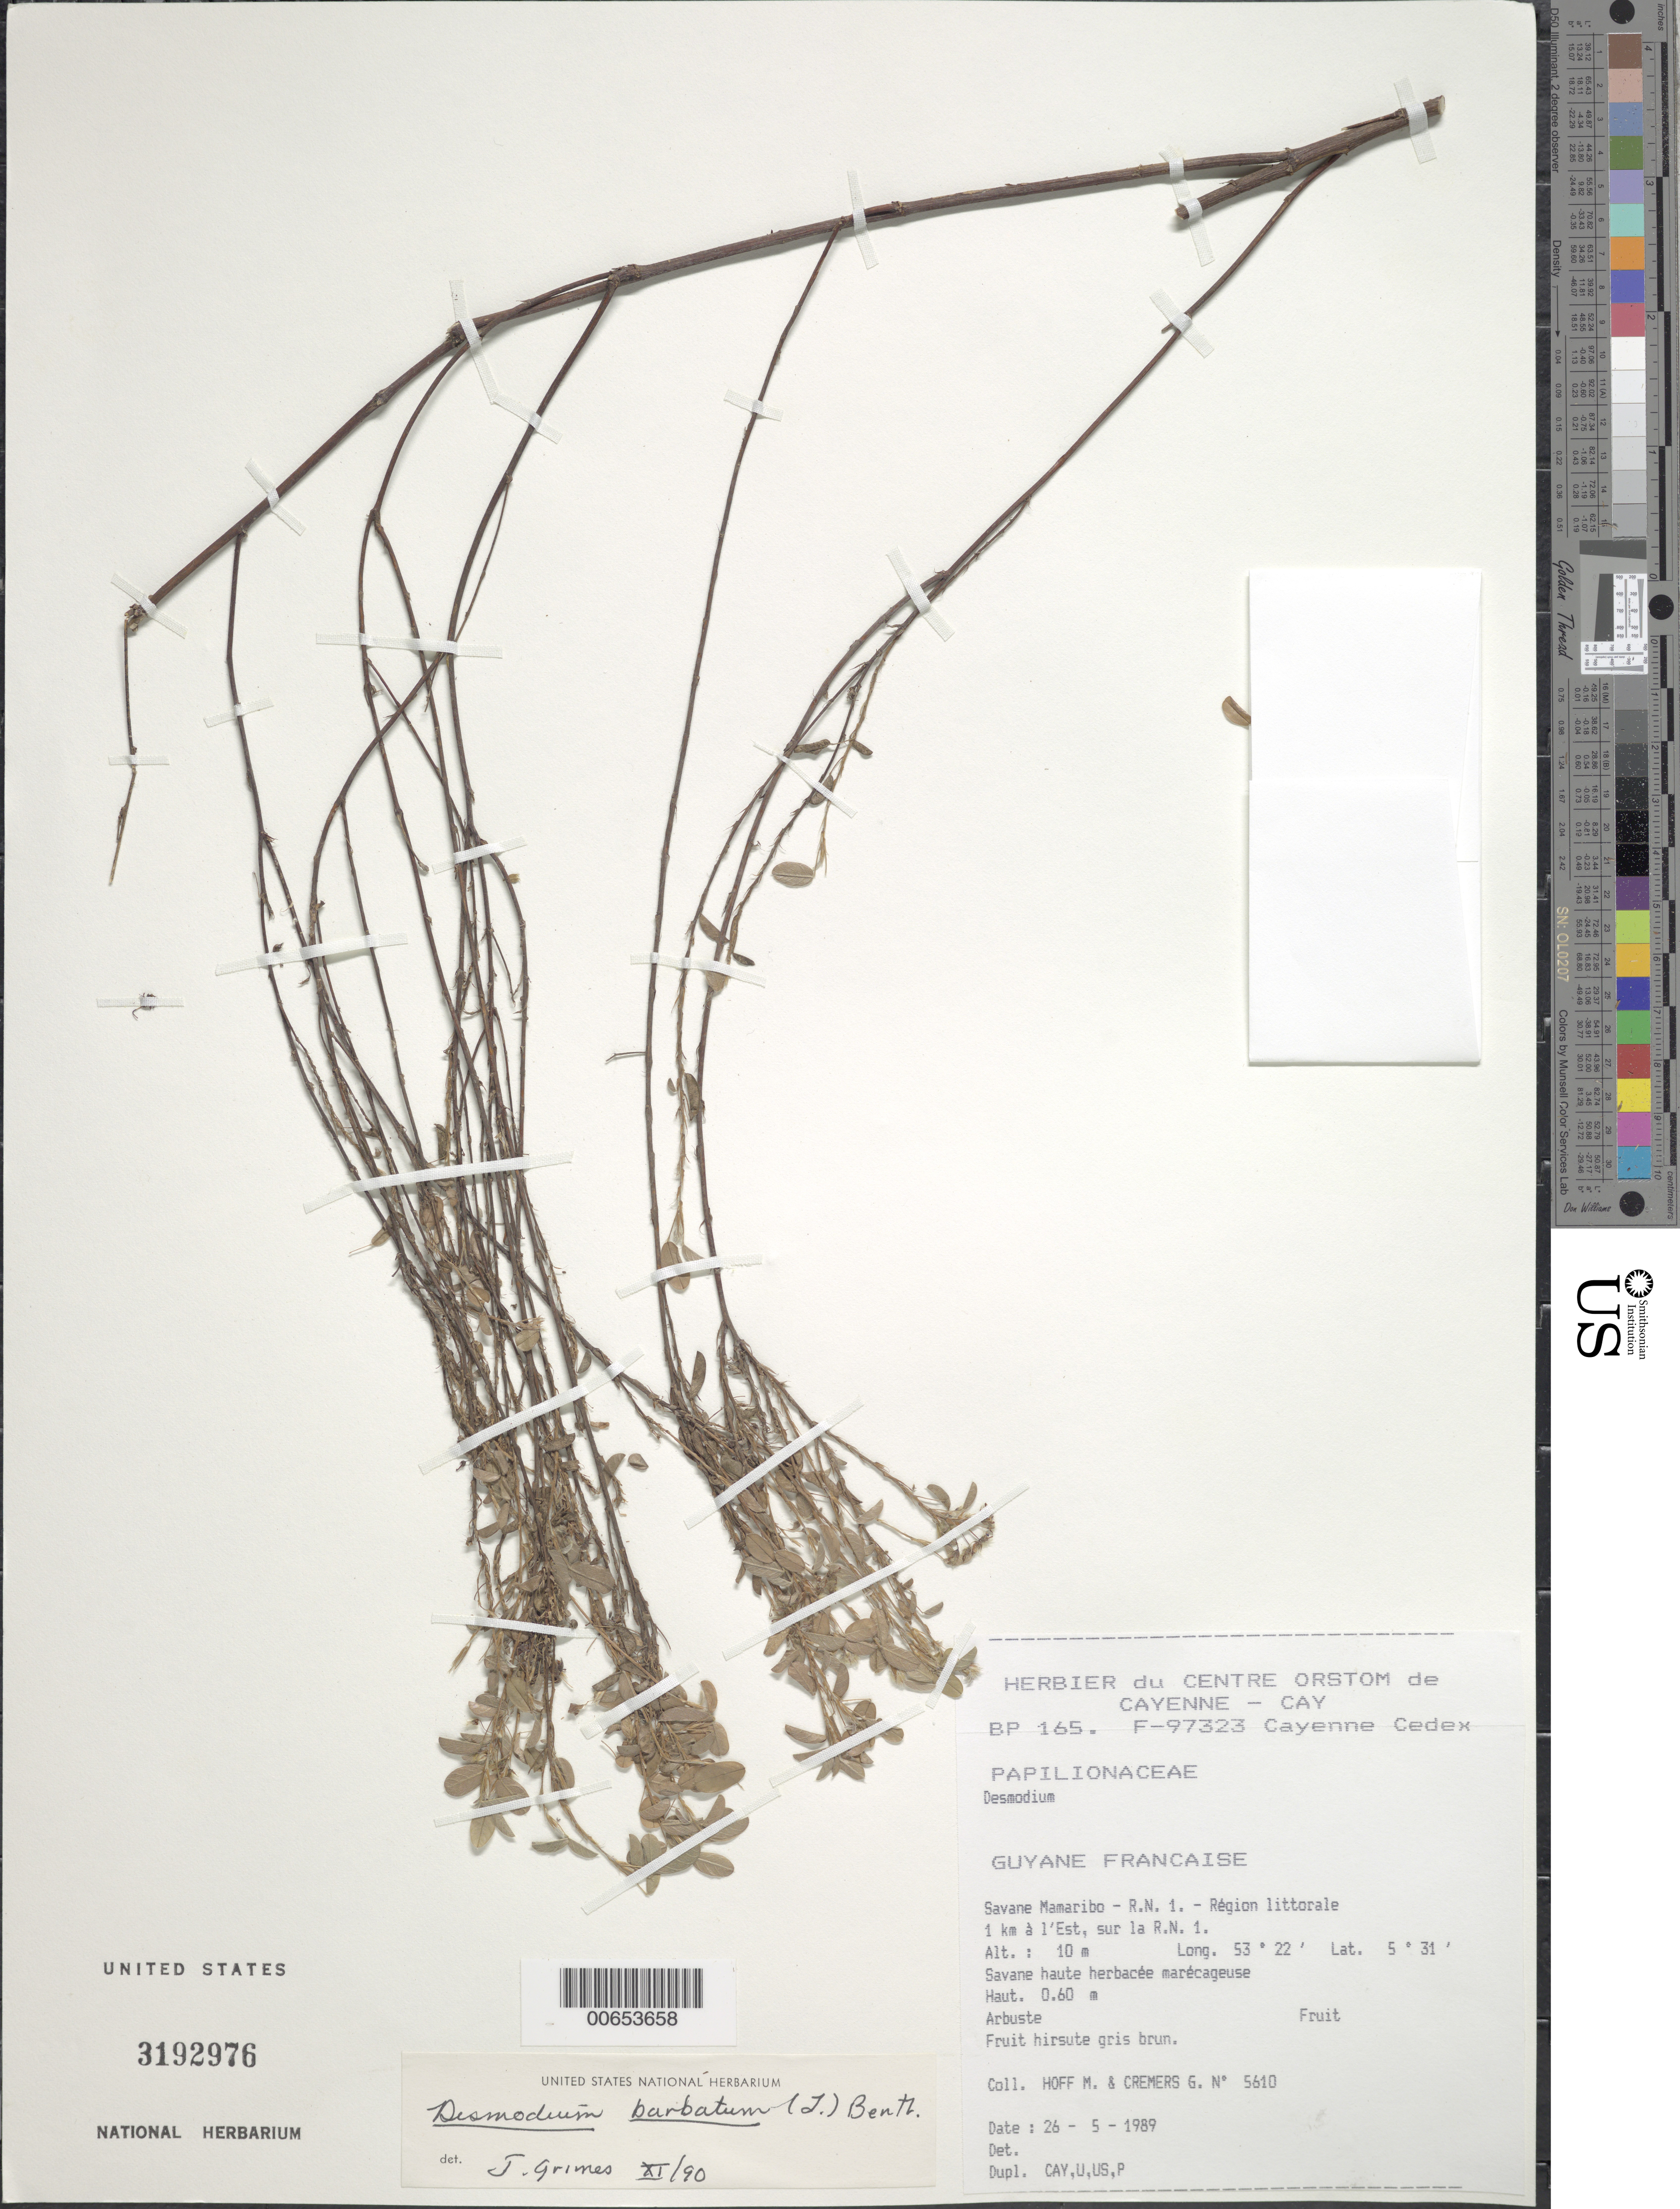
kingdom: Plantae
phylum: Tracheophyta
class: Magnoliopsida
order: Fabales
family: Fabaceae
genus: Grona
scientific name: Grona barbata var. barbata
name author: (L.) H. Ohashi & K. Ohashi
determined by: Strong, Mark T., (BOT), Smithsonian Institution - National Museum of Natural History (UNITED STATES)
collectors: M. Hoff & G. Cremers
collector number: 5610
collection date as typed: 26-May-89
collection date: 1989-05-26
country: French Guiana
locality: Savane Mamaribo, R.N. 1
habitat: High herbaceous marshy savanna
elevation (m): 10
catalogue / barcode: US 3192976